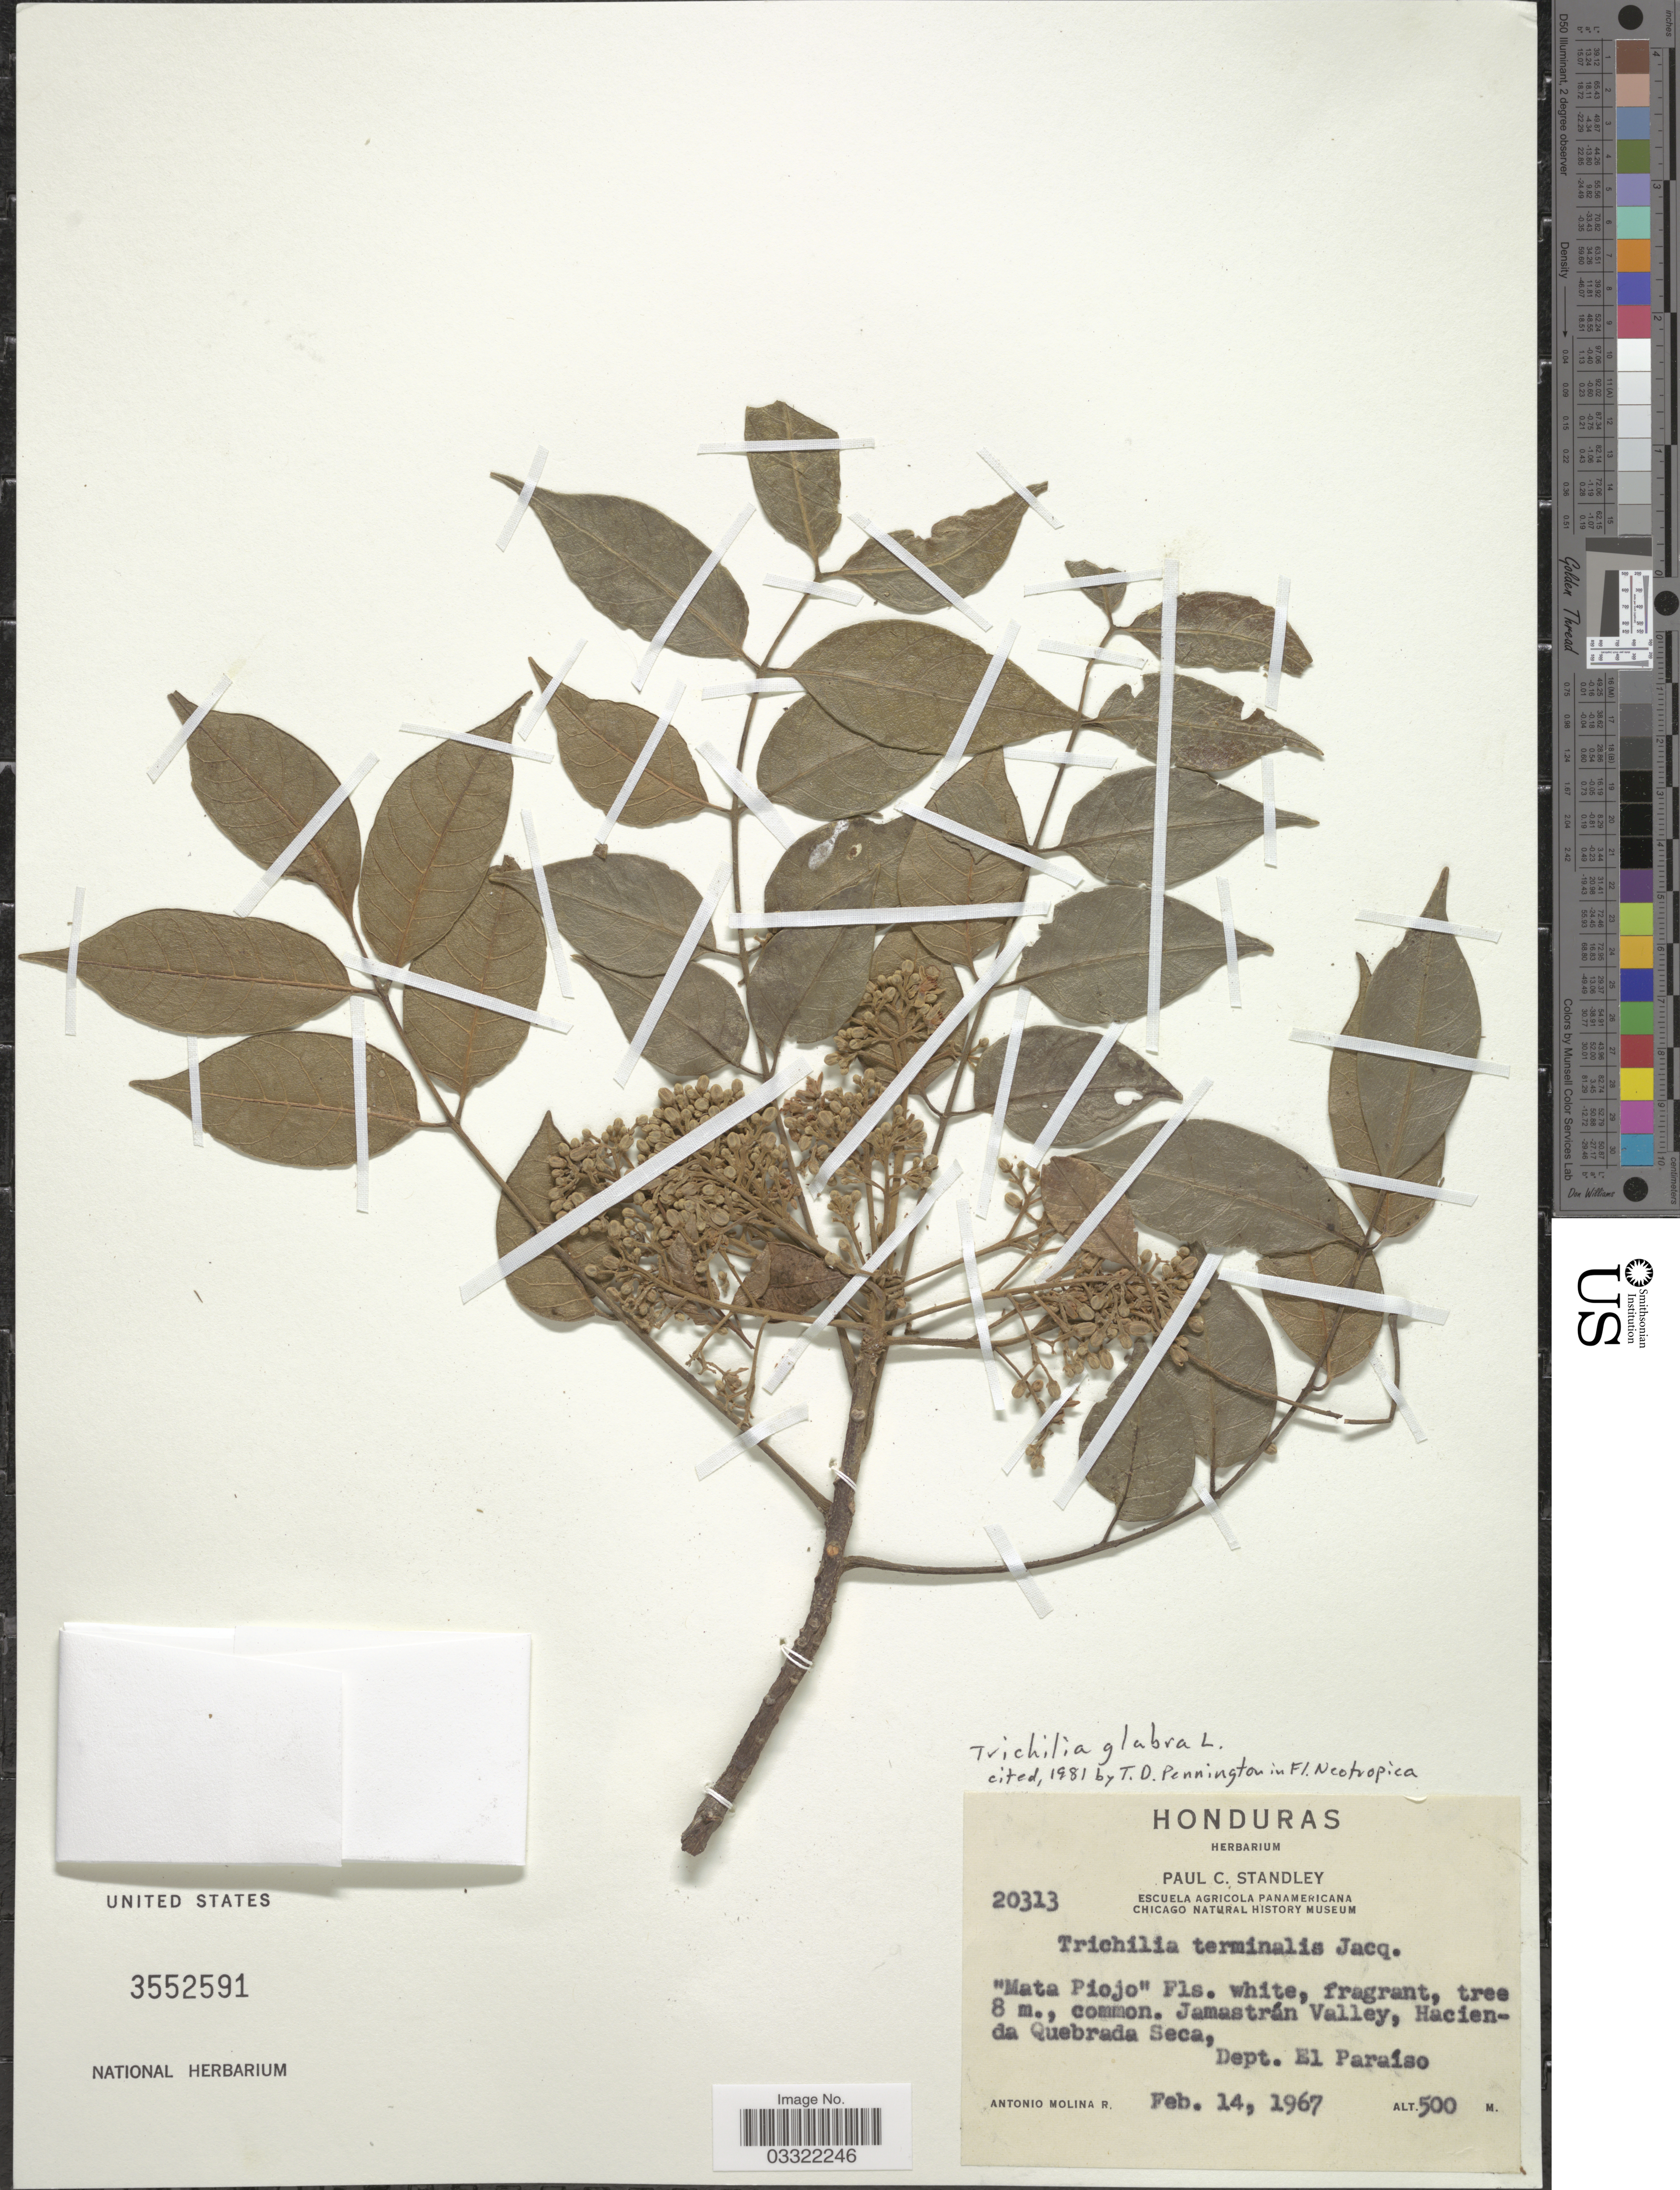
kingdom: Plantae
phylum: Tracheophyta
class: Magnoliopsida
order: Sapindales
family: Meliaceae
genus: Trichilia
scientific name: Trichilia glabra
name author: L.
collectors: A. Molina R.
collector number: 20313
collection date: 1967-02-14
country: Honduras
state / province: El Paraíso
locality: Jamastrán Valley, Hacienda Quebrada Seca, Dept. El Paraíso.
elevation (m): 500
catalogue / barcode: US 3552591